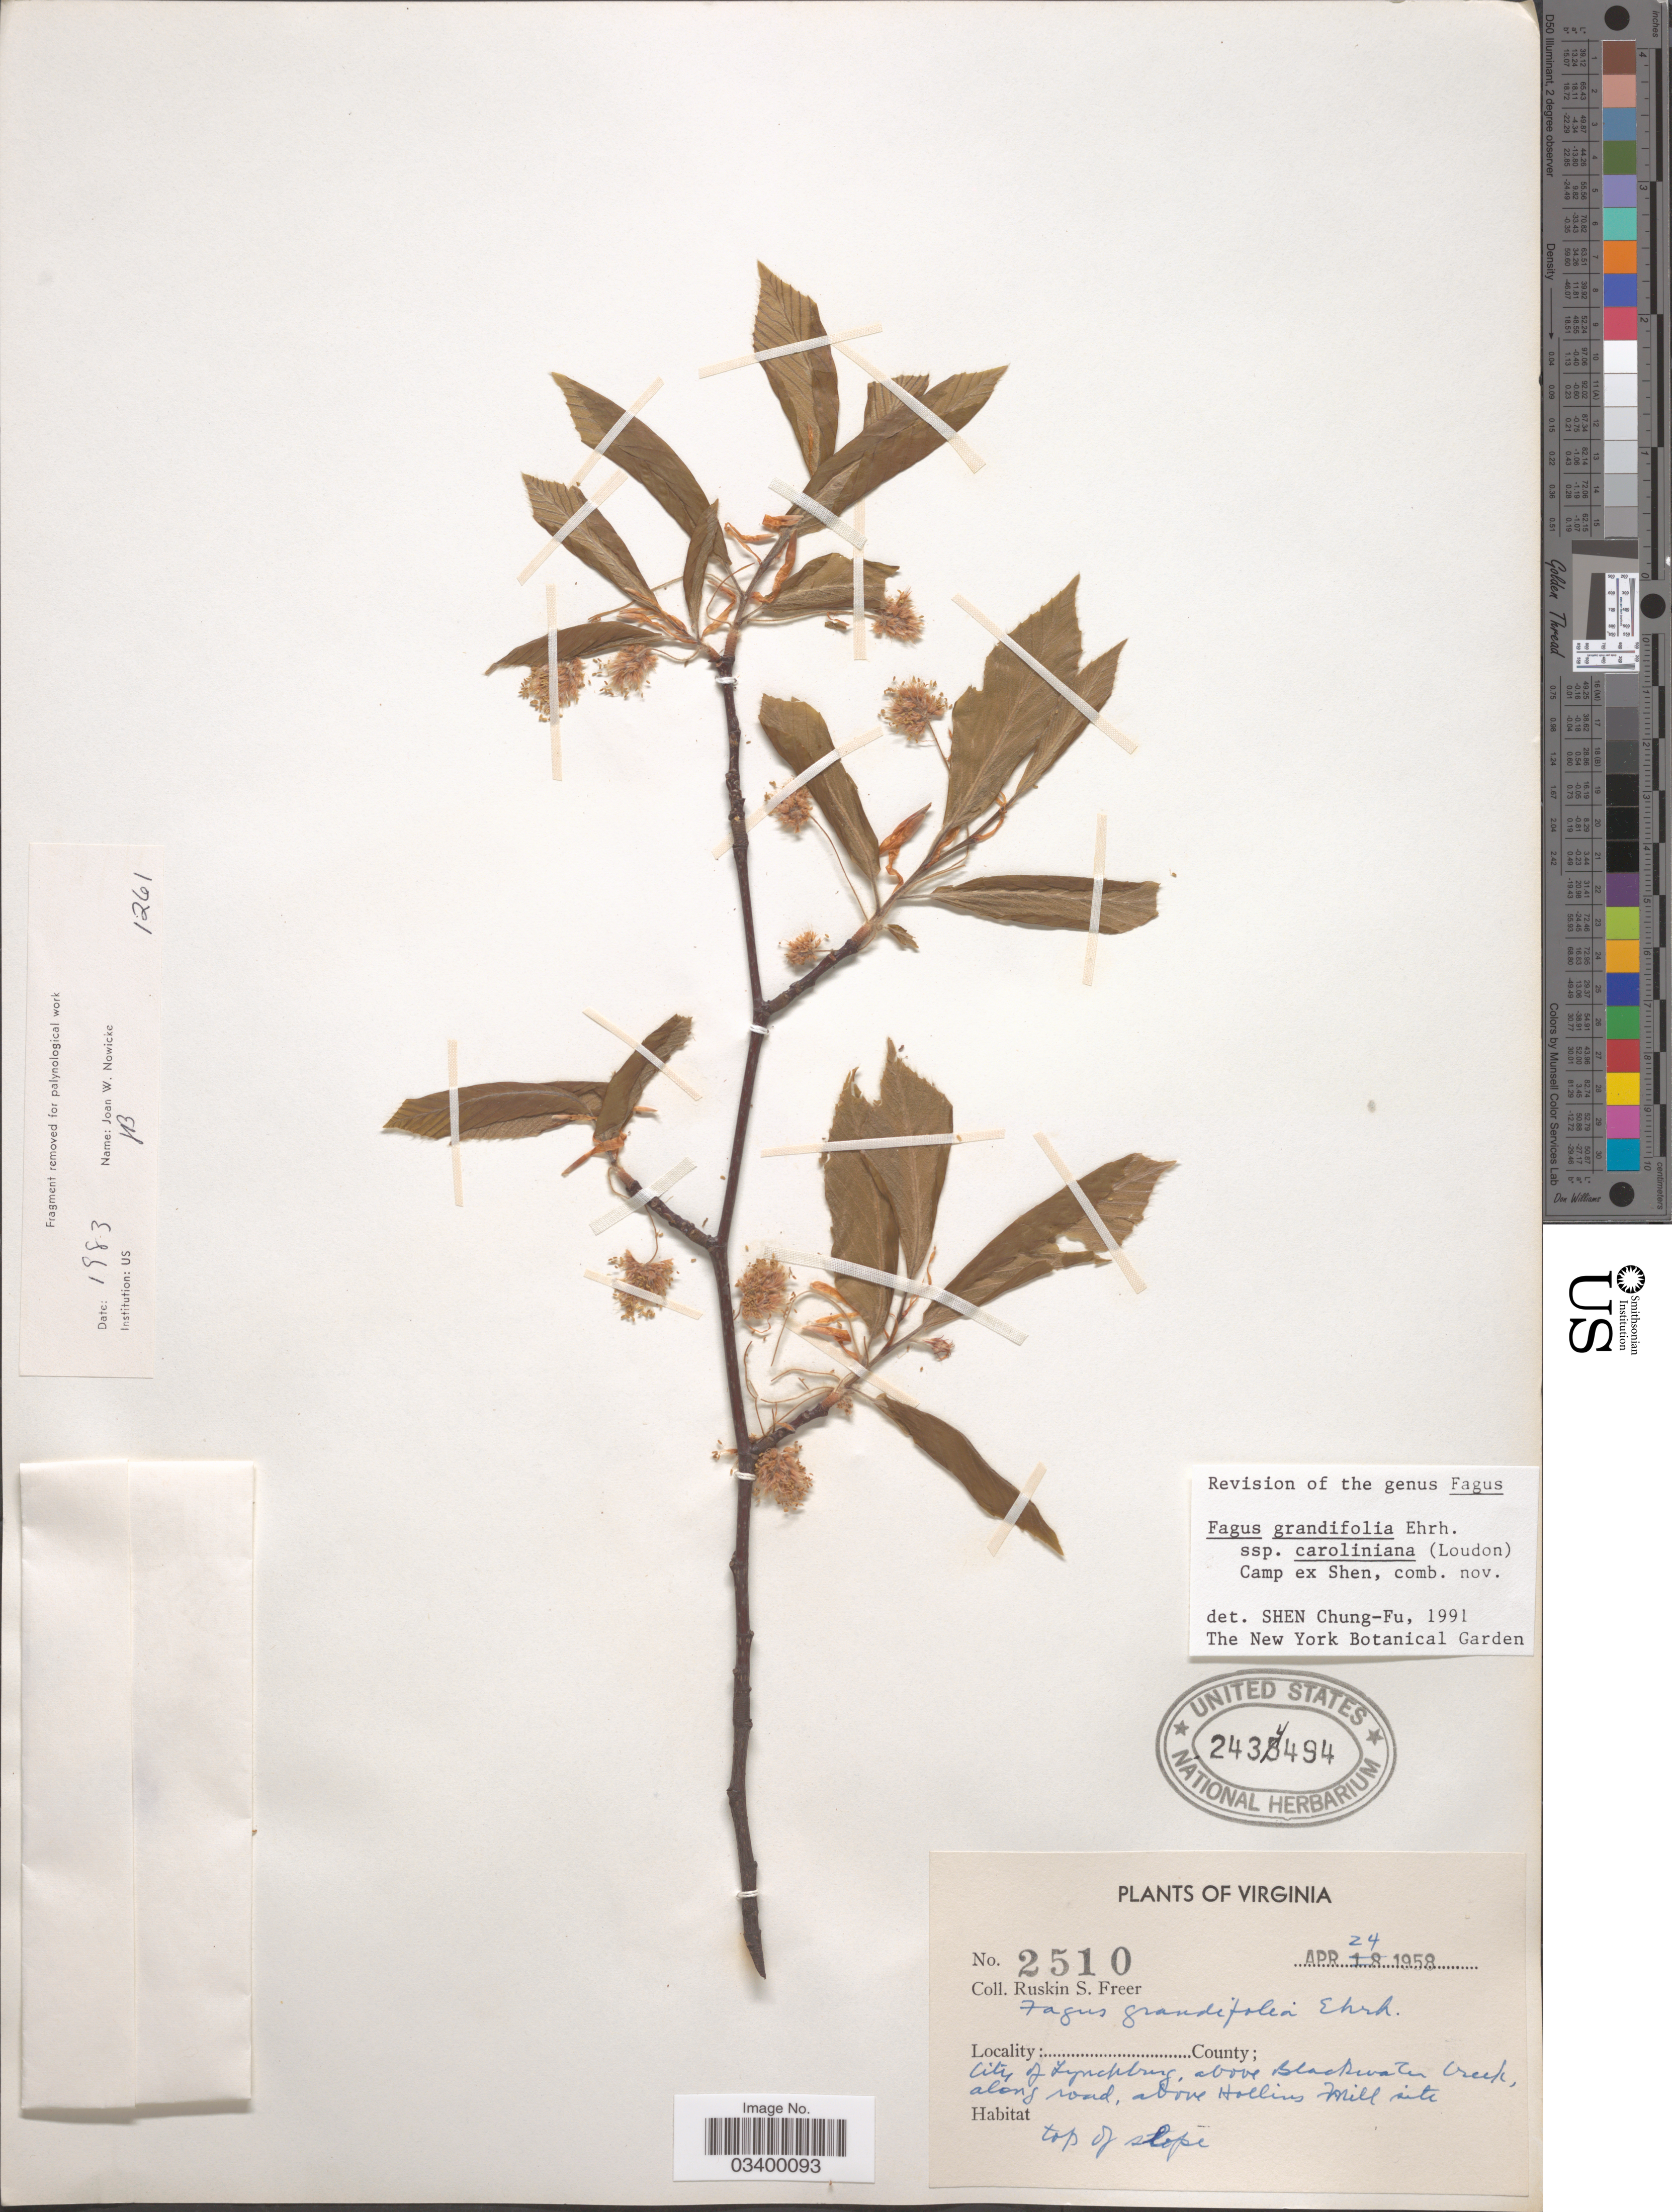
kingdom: Plantae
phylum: Tracheophyta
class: Magnoliopsida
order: Fagales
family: Fagaceae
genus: Fagus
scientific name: Fagus grandifolia subsp. caroliniana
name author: (Loudon) Fernald & Rehder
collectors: R. Freer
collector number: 2510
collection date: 1958-04-24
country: United States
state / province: Virginia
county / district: City of Lynchburg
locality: City of Lynchburg, above Blackwater Creek, along road, above Hollins Mill site.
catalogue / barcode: US 2434494